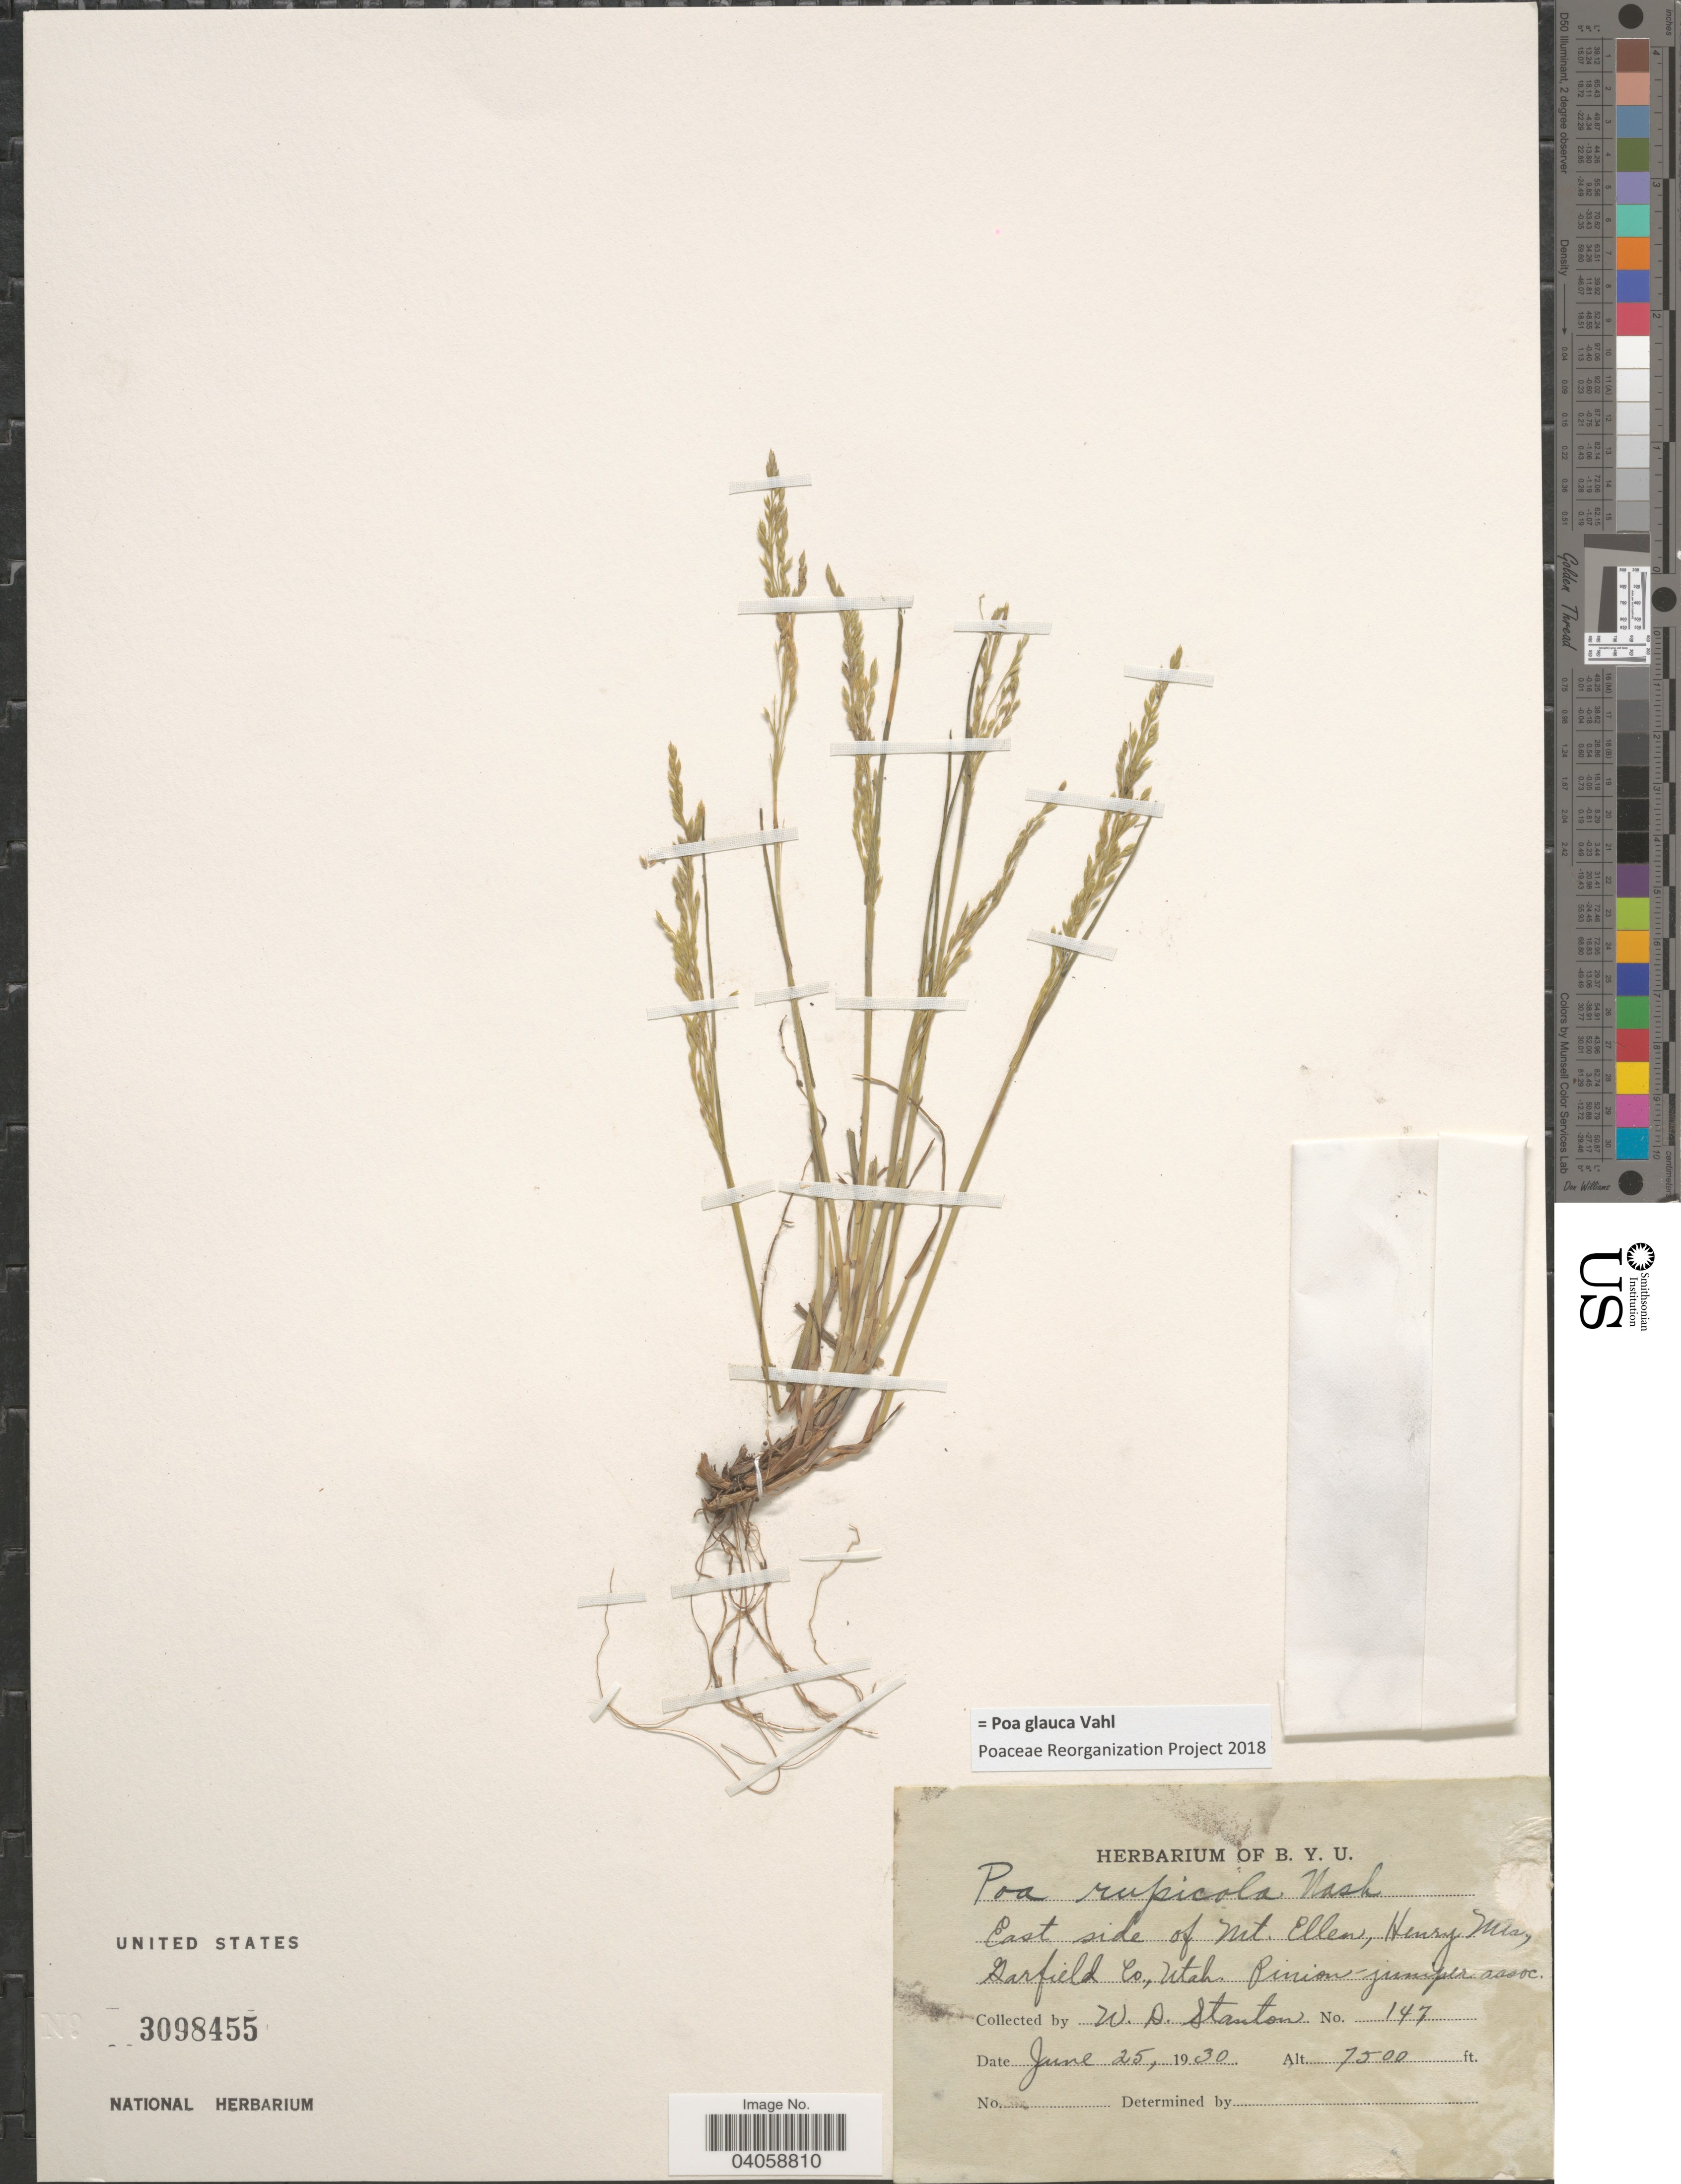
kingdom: Plantae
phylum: Tracheophyta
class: Liliopsida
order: Poales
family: Poaceae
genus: Poa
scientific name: Poa glauca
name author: Vahl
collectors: W. Stanton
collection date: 1930-06-25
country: United States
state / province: Utah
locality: East side of Mt. Ellen, Henry Mts, Garfield Co.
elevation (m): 2286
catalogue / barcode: US 3098455